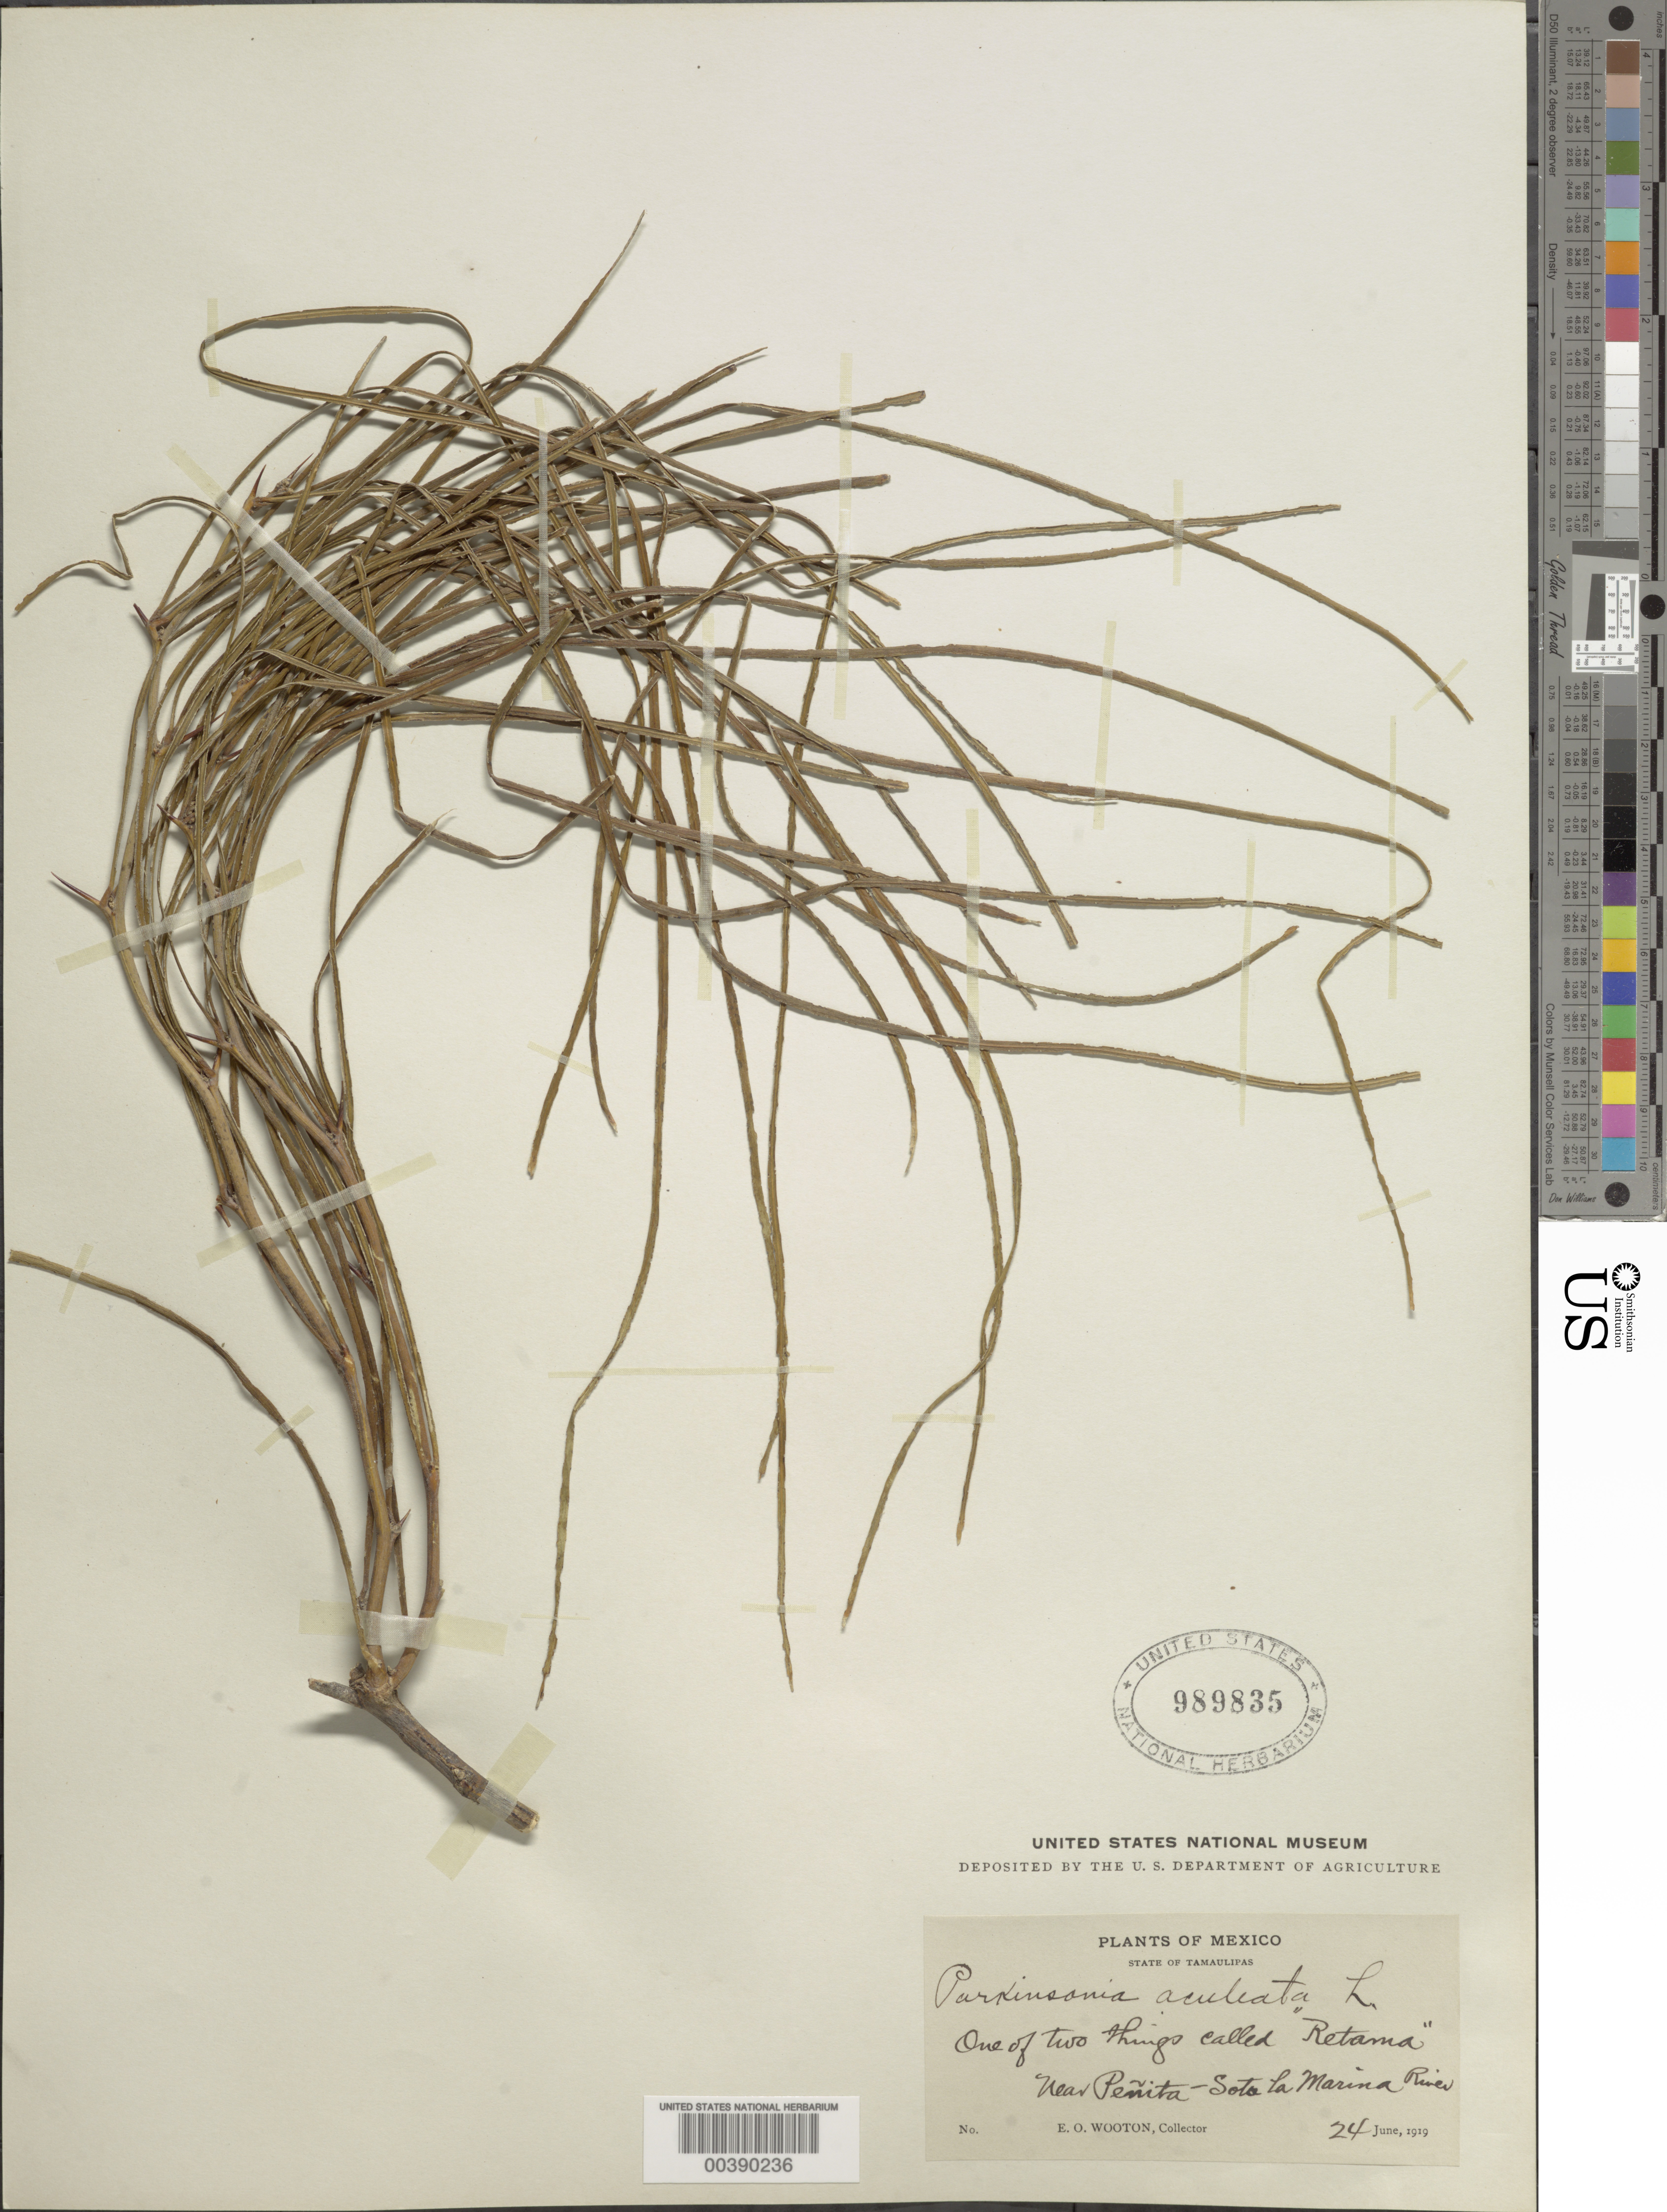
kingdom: Plantae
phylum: Tracheophyta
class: Magnoliopsida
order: Fabales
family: Fabaceae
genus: Parkinsonia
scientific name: Parkinsonia aculeata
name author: L.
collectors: E. O. Wooton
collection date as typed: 24 Jun 1919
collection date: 1919-06-24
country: Mexico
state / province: Tamaulipas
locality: Near penita; soto la marina river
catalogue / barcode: US 989835